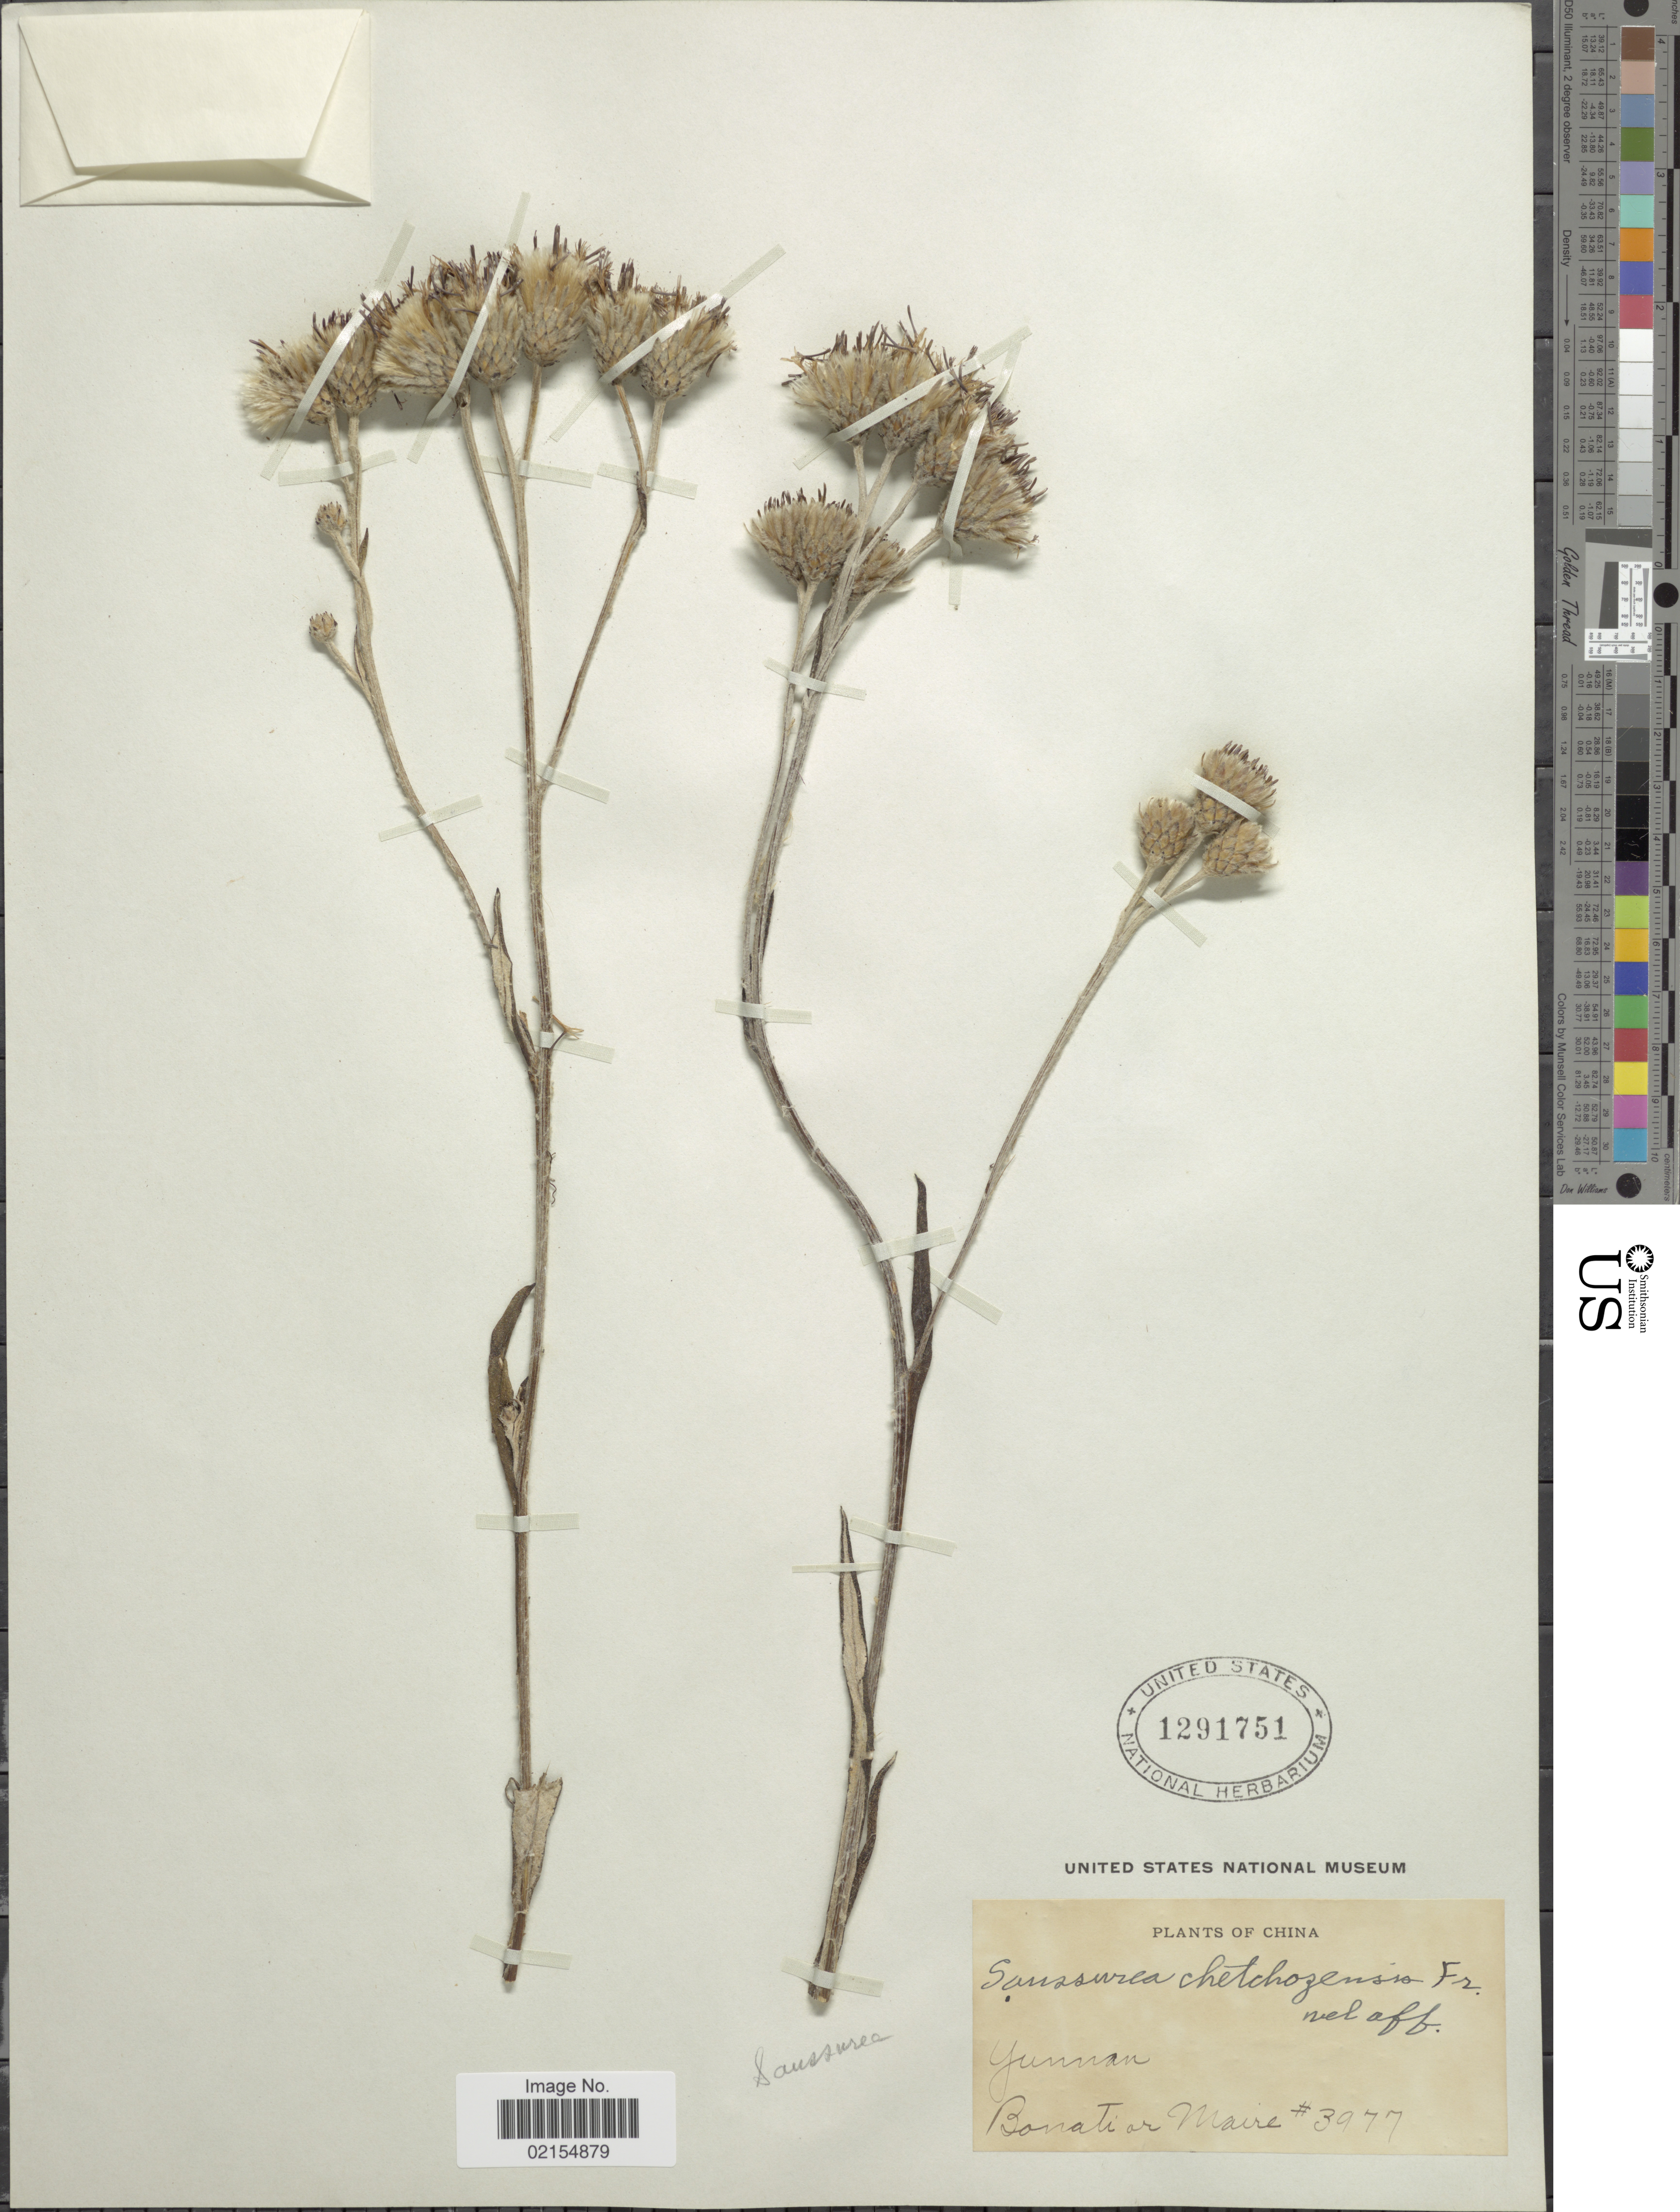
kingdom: Plantae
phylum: Tracheophyta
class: Magnoliopsida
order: Asterales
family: Asteraceae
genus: Saussurea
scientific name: Saussurea chetchozensis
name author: Franch.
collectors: B. Maire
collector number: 3977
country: China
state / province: Yunnan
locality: Yunnan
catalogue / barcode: US 1291751